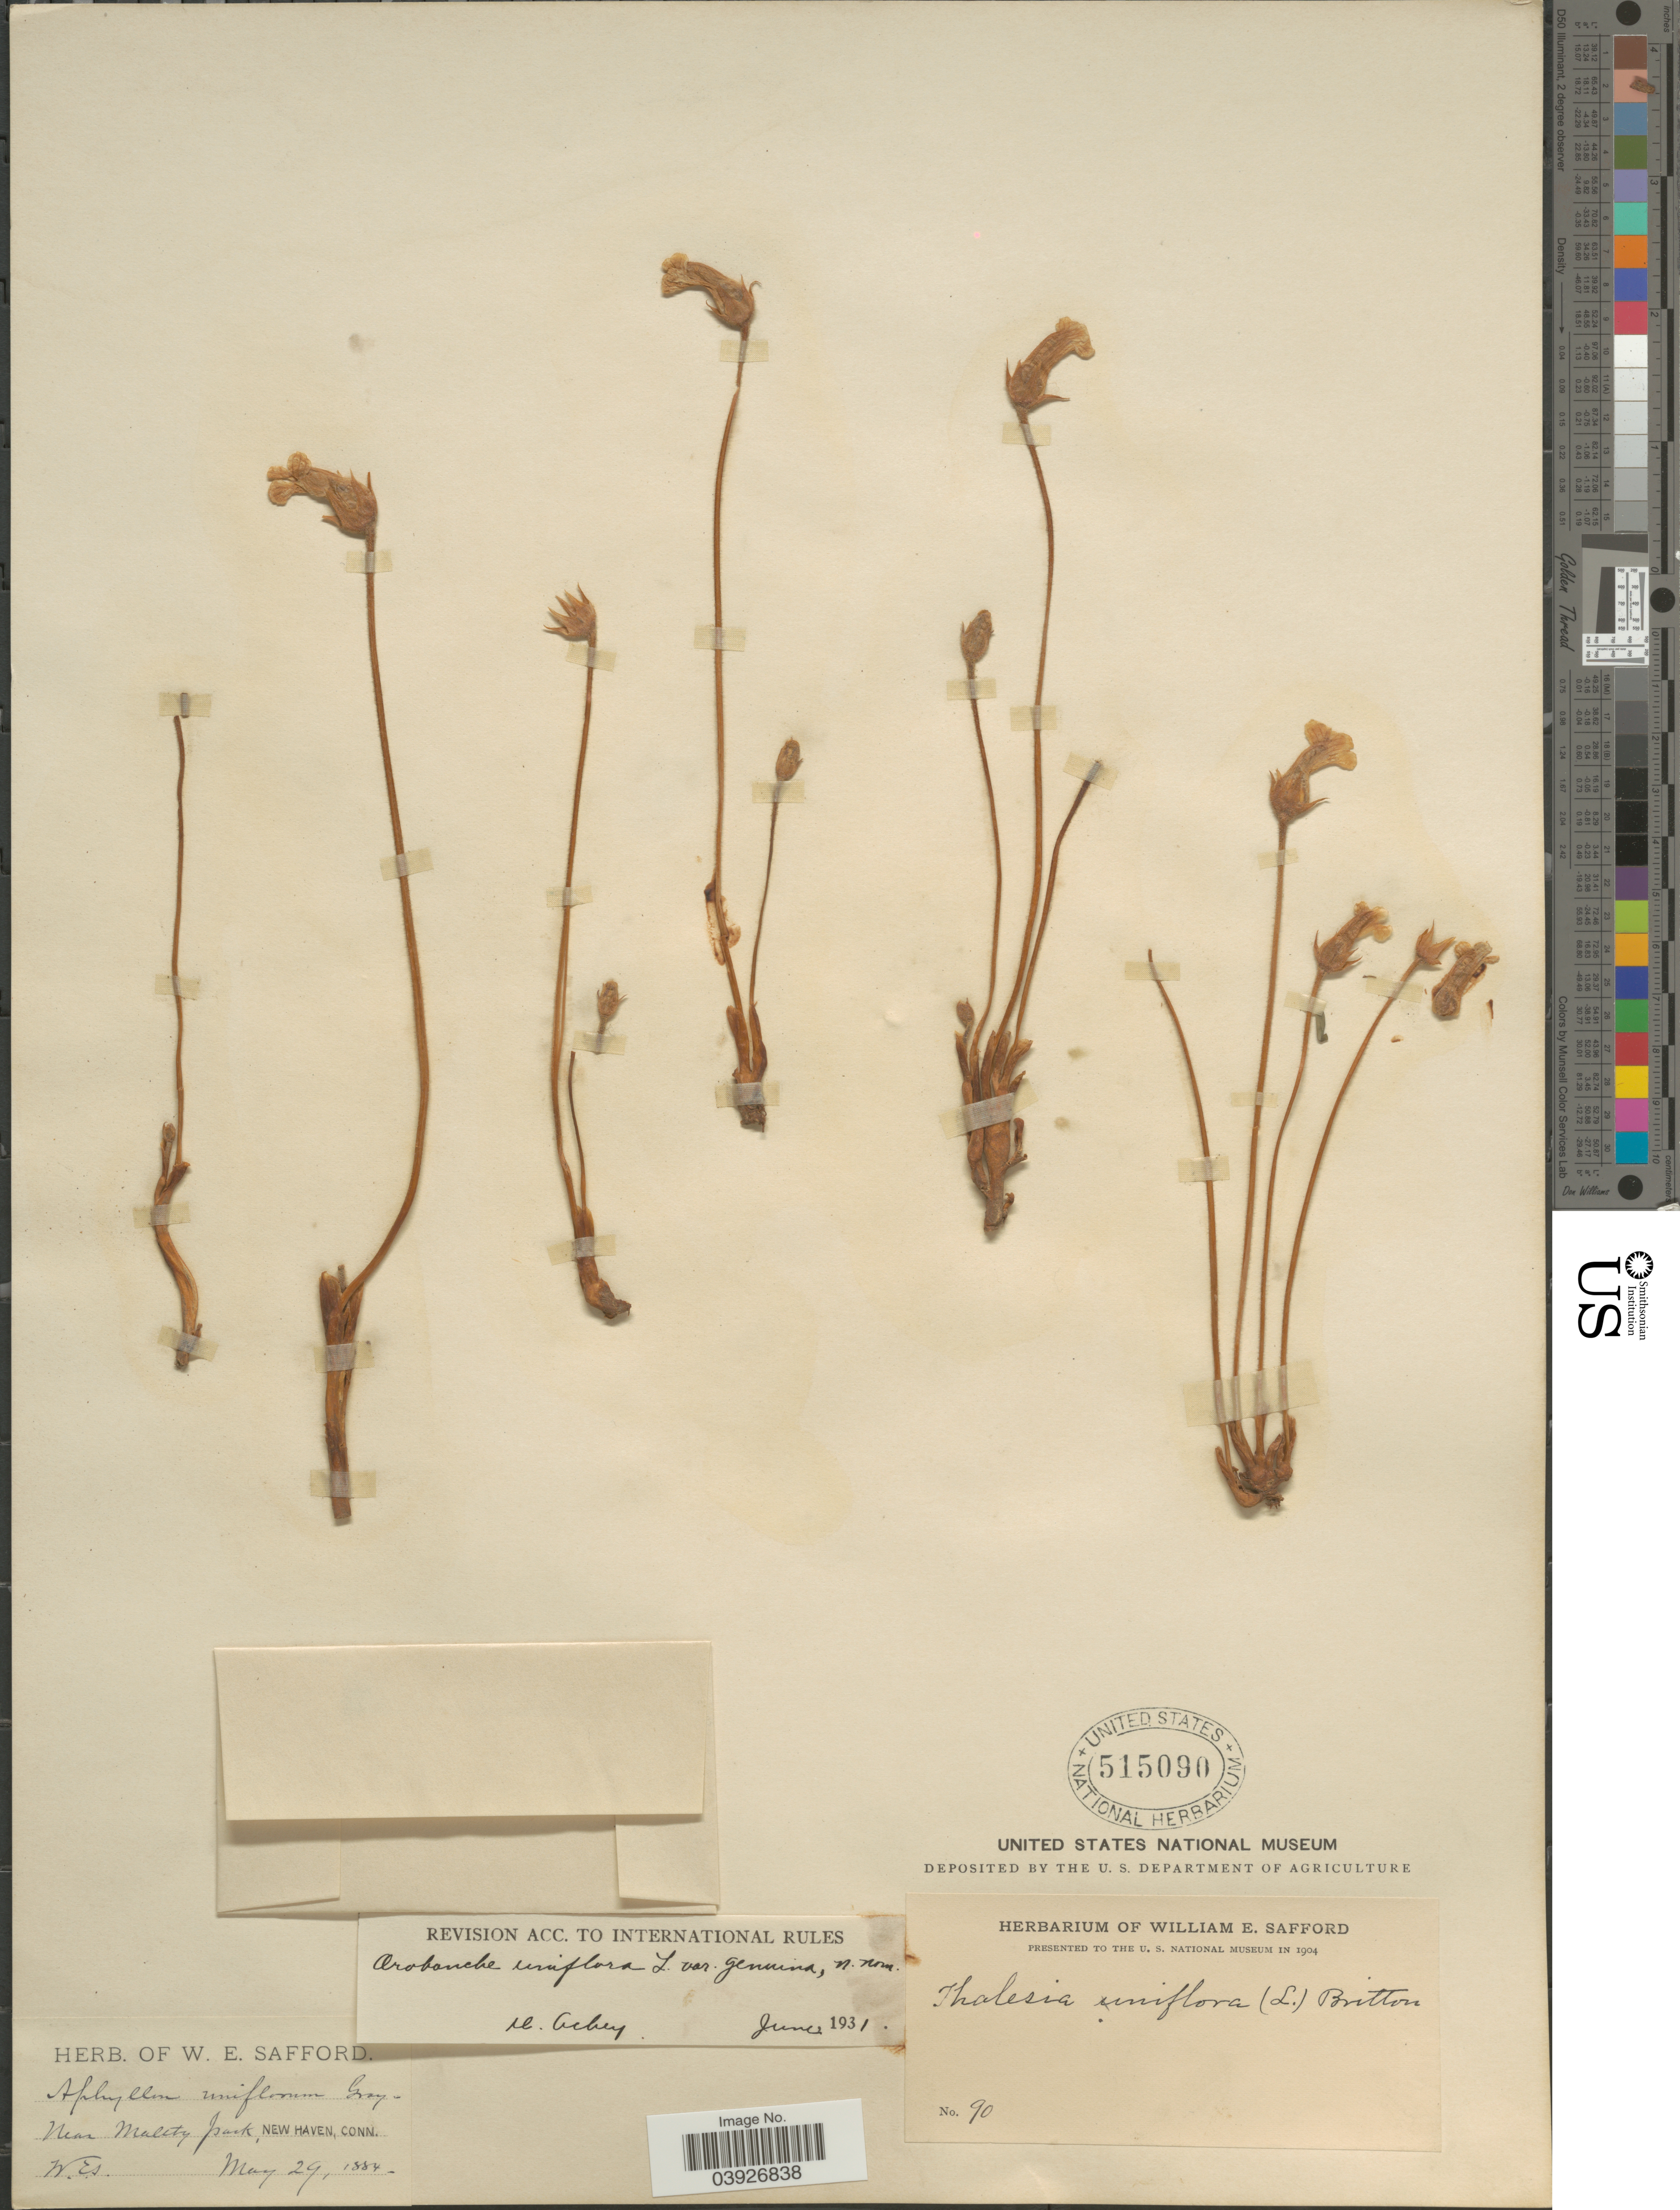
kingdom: Plantae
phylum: Tracheophyta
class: Magnoliopsida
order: Lamiales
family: Orobanchaceae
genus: Aphyllon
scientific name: Aphyllon uniflorum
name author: A. Gray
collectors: W. E. Safford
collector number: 90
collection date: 1884-05-29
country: United States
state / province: Connecticut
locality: Near Maltby Park, New Haven.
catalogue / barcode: US 515090